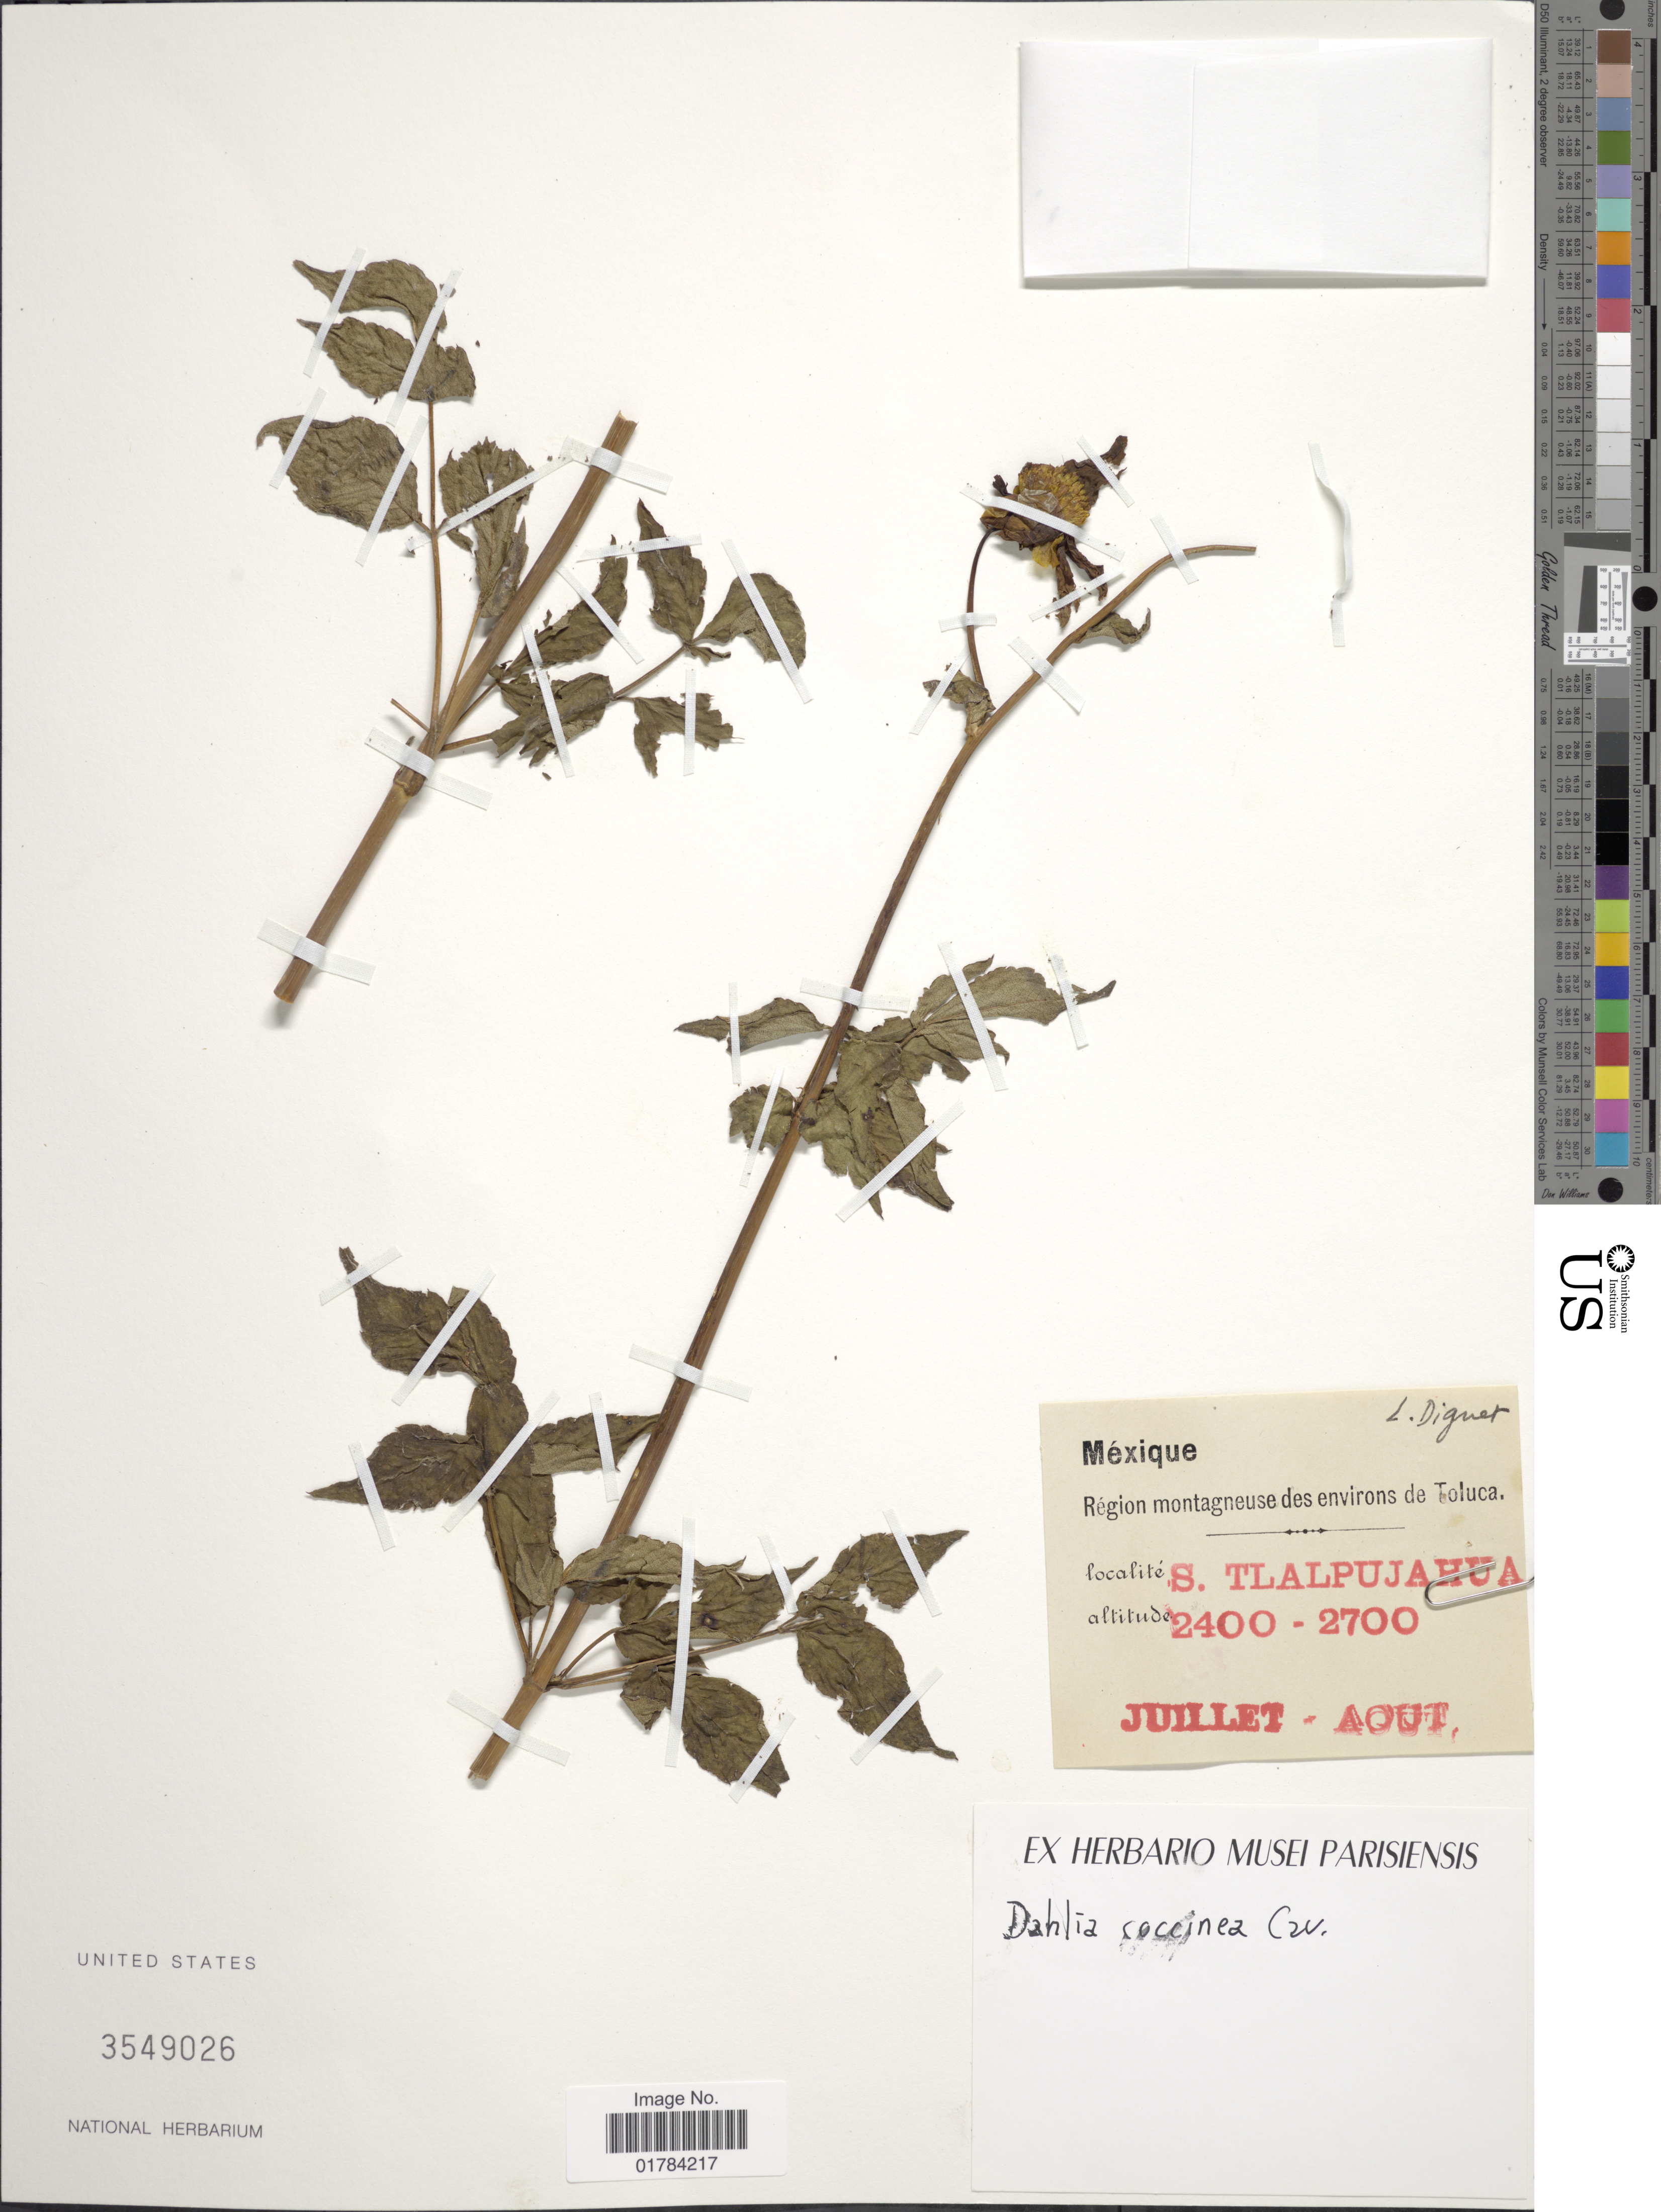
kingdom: Plantae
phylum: Tracheophyta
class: Magnoliopsida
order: Asterales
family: Asteraceae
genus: Dahlia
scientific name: Dahlia coccinea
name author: Cav.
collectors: L. Diguet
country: Mexico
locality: Region montagneuse des environs de Toluca, S. Tlalpujahua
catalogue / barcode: US 3549026